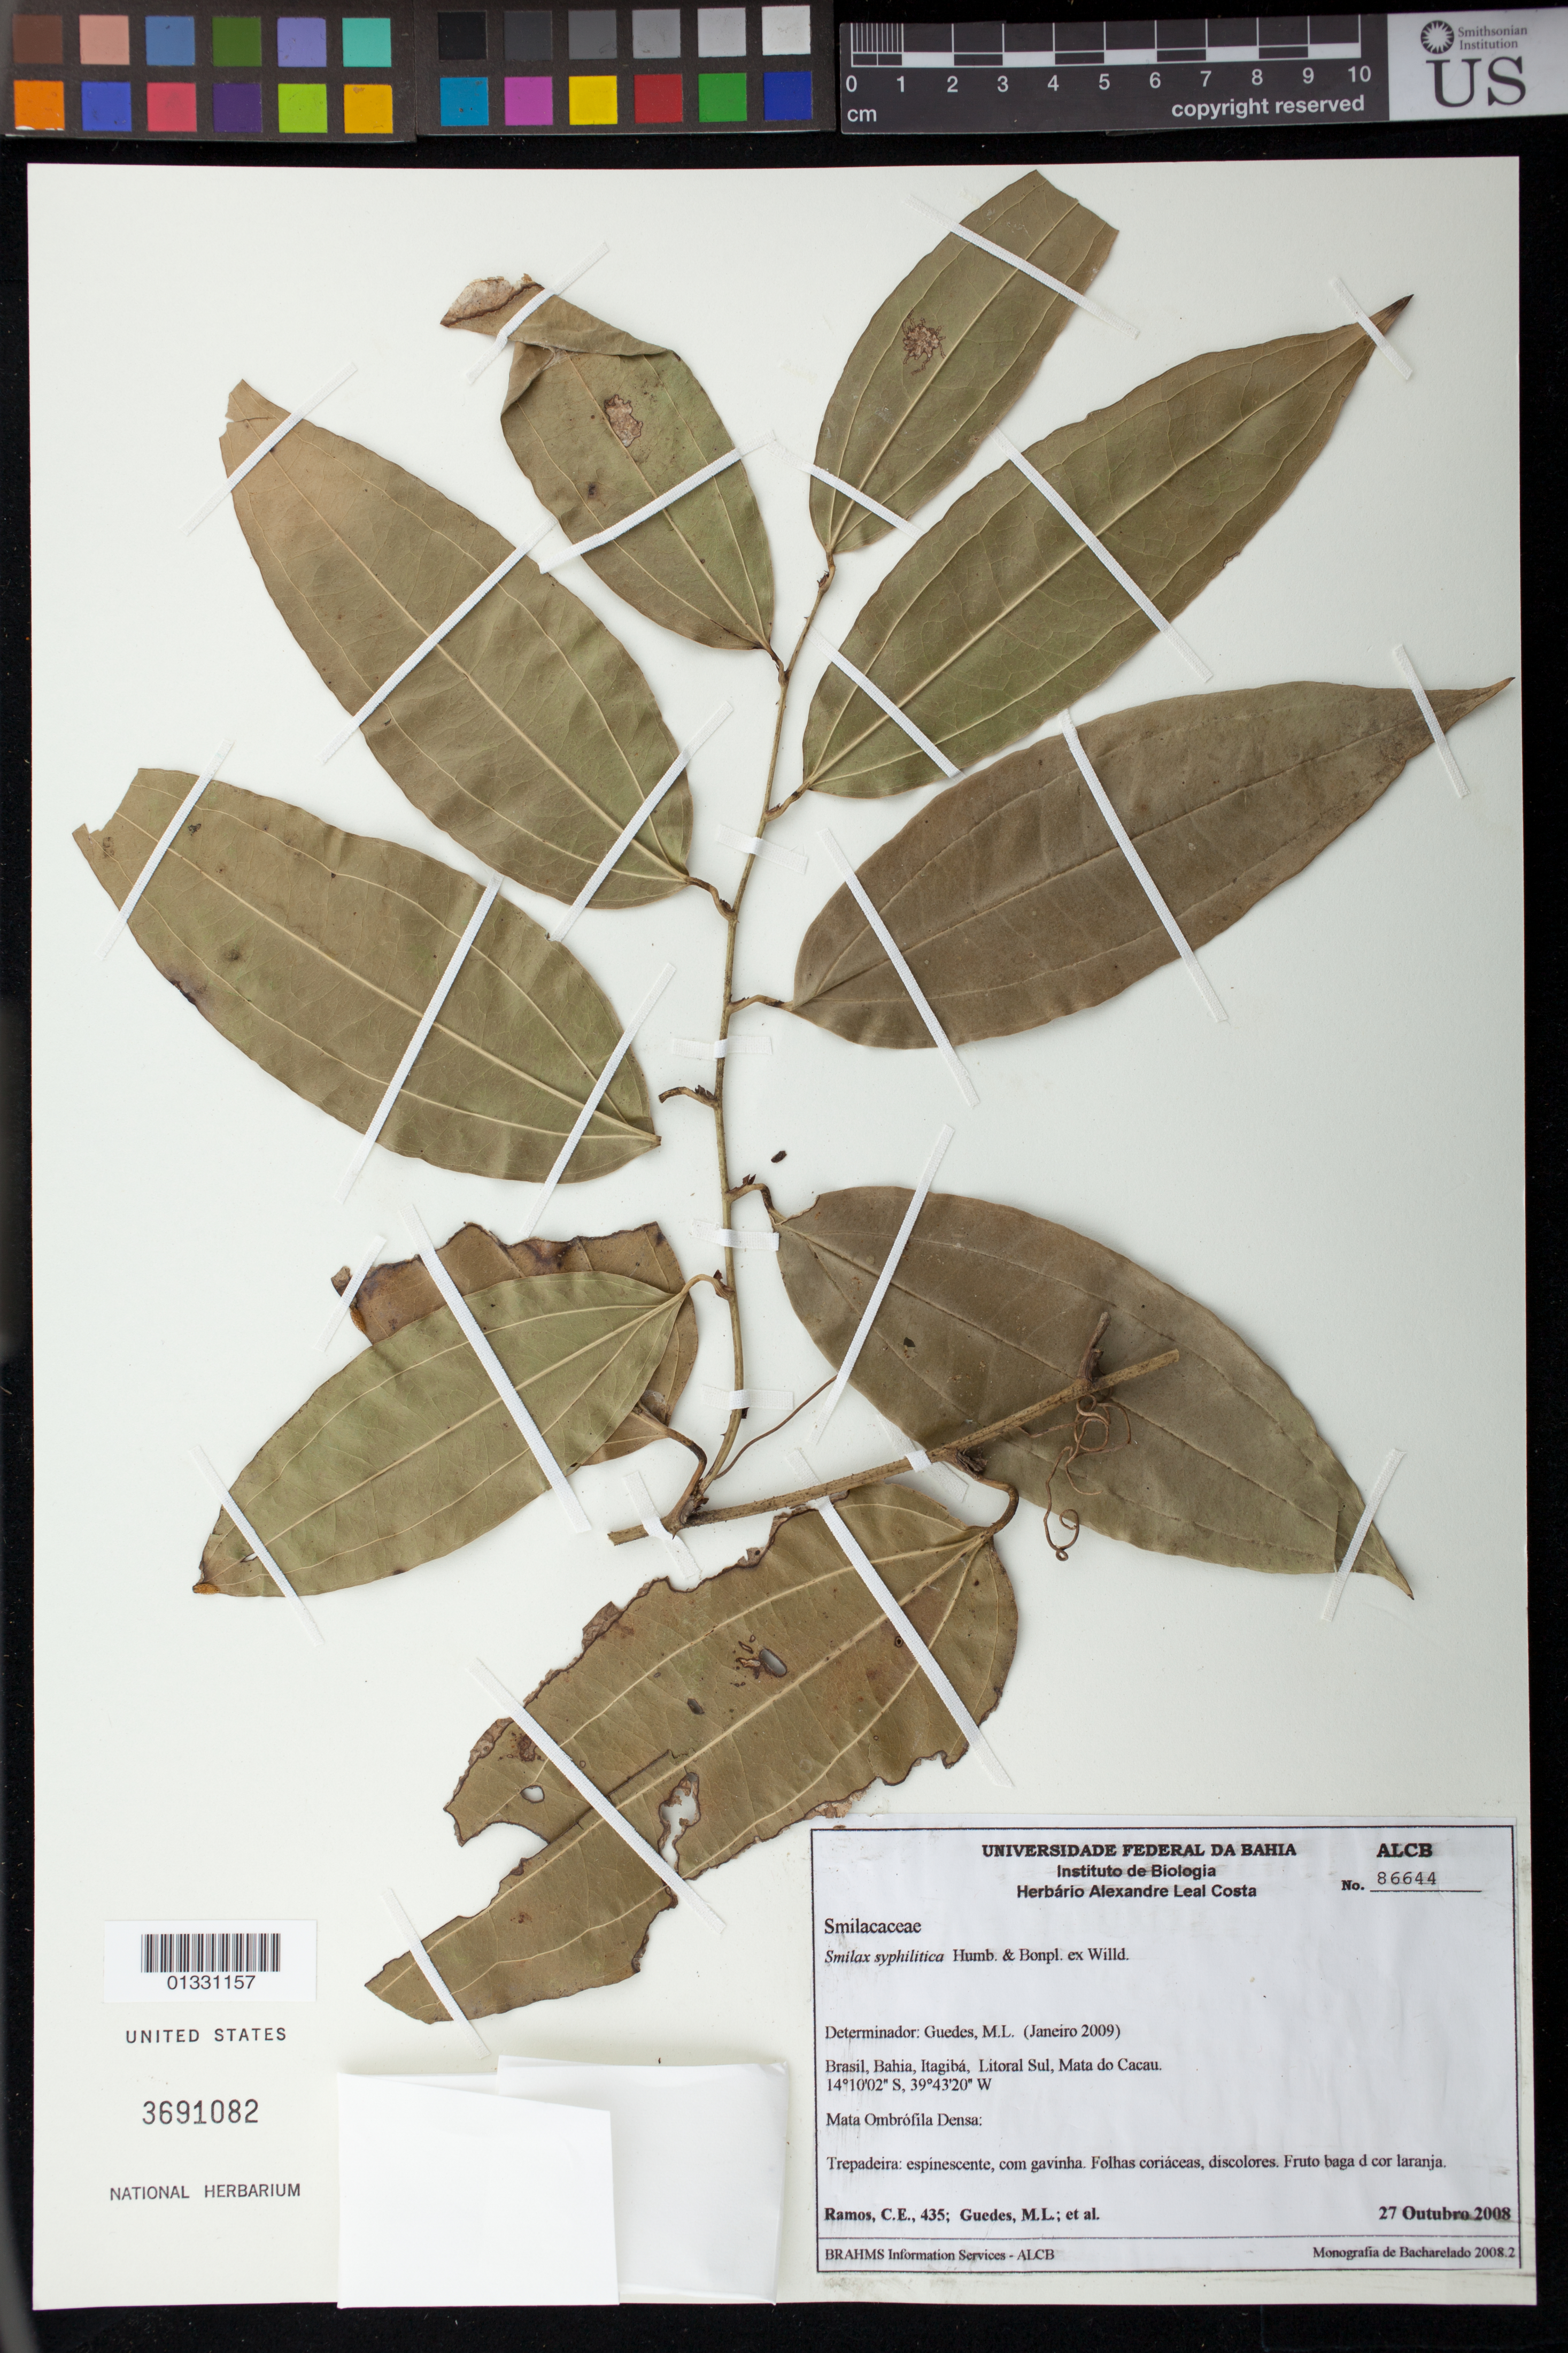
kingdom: Plantae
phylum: Tracheophyta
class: Liliopsida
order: Liliales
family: Smilacaceae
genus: Smilax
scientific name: Smilax syphilitica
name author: Humb. & Bonpl.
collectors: C. E. Ramos et al.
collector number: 435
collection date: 2008-10-27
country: Brazil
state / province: Bahia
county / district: Itagibá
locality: Litoral Sul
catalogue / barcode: US 3691082